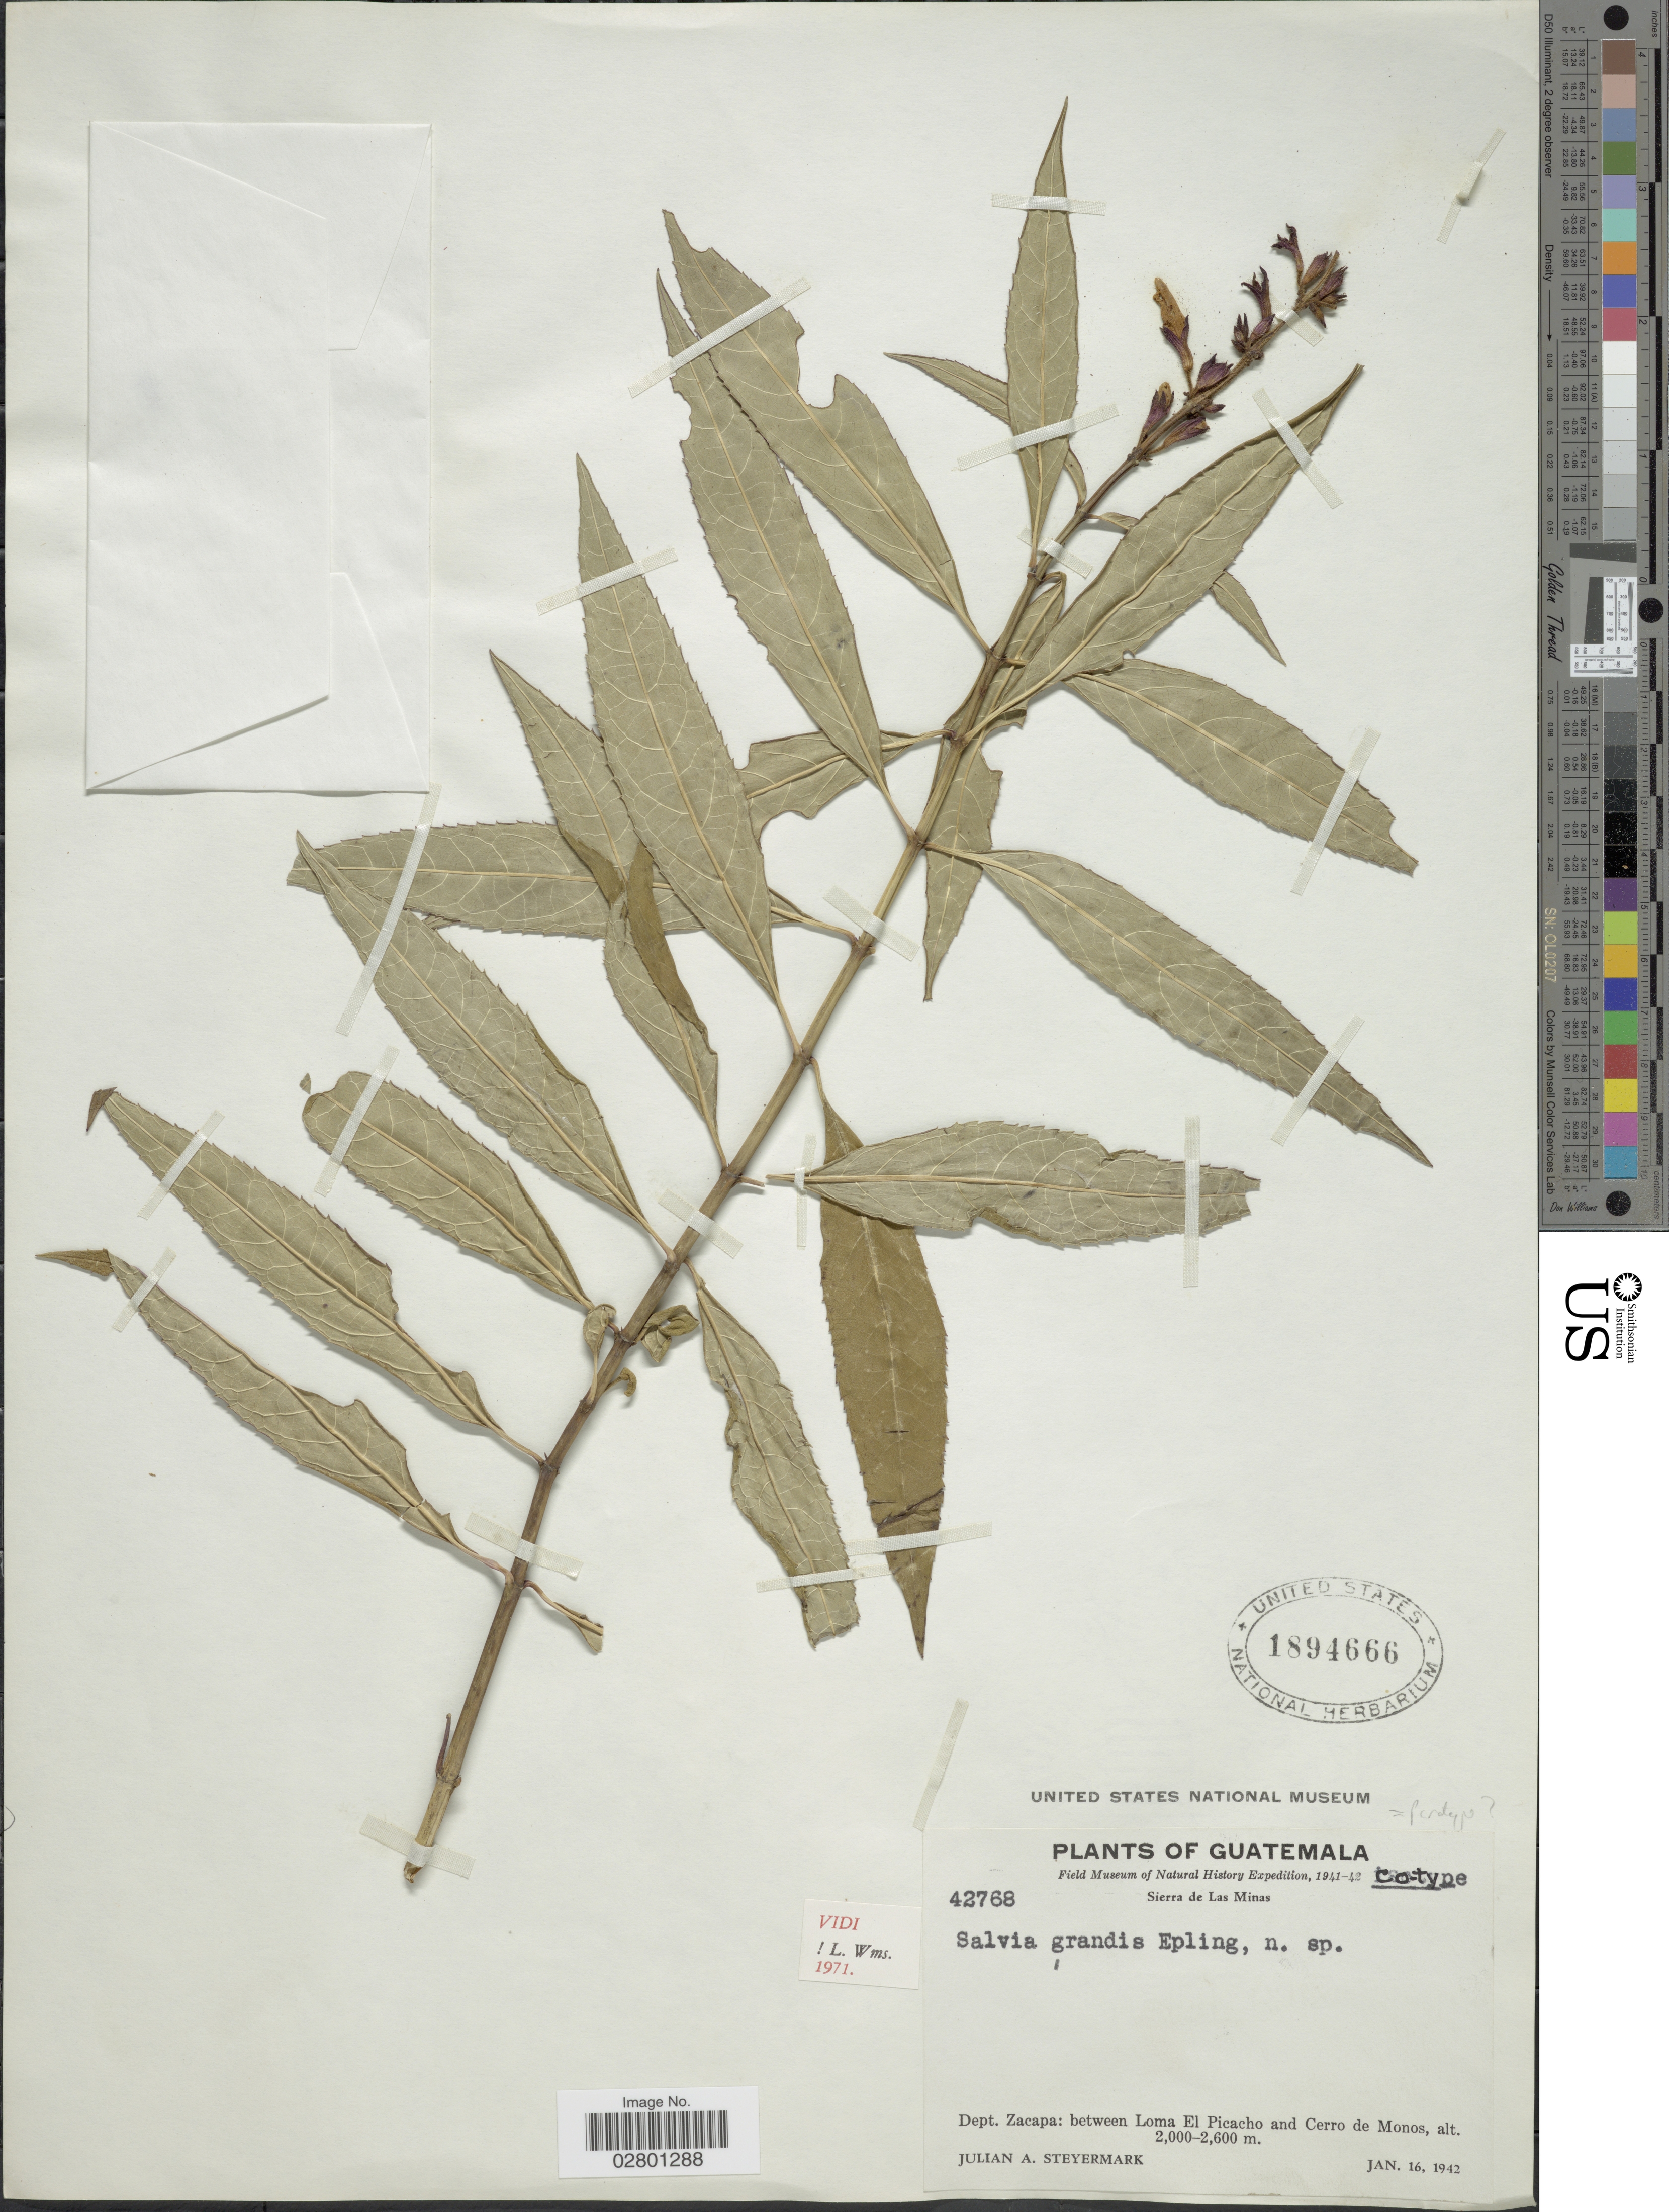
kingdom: Plantae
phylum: Tracheophyta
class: Magnoliopsida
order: Lamiales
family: Lamiaceae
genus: Salvia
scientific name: Salvia grandis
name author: Epling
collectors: J. Steyermark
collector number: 42768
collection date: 1942-01-16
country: Guatemala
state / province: Zacapa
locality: Sierra de Las Minas. Dept. Zacapa: between Loma El Picacho and Cerro de Monos.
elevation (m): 2000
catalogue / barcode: US 1894666